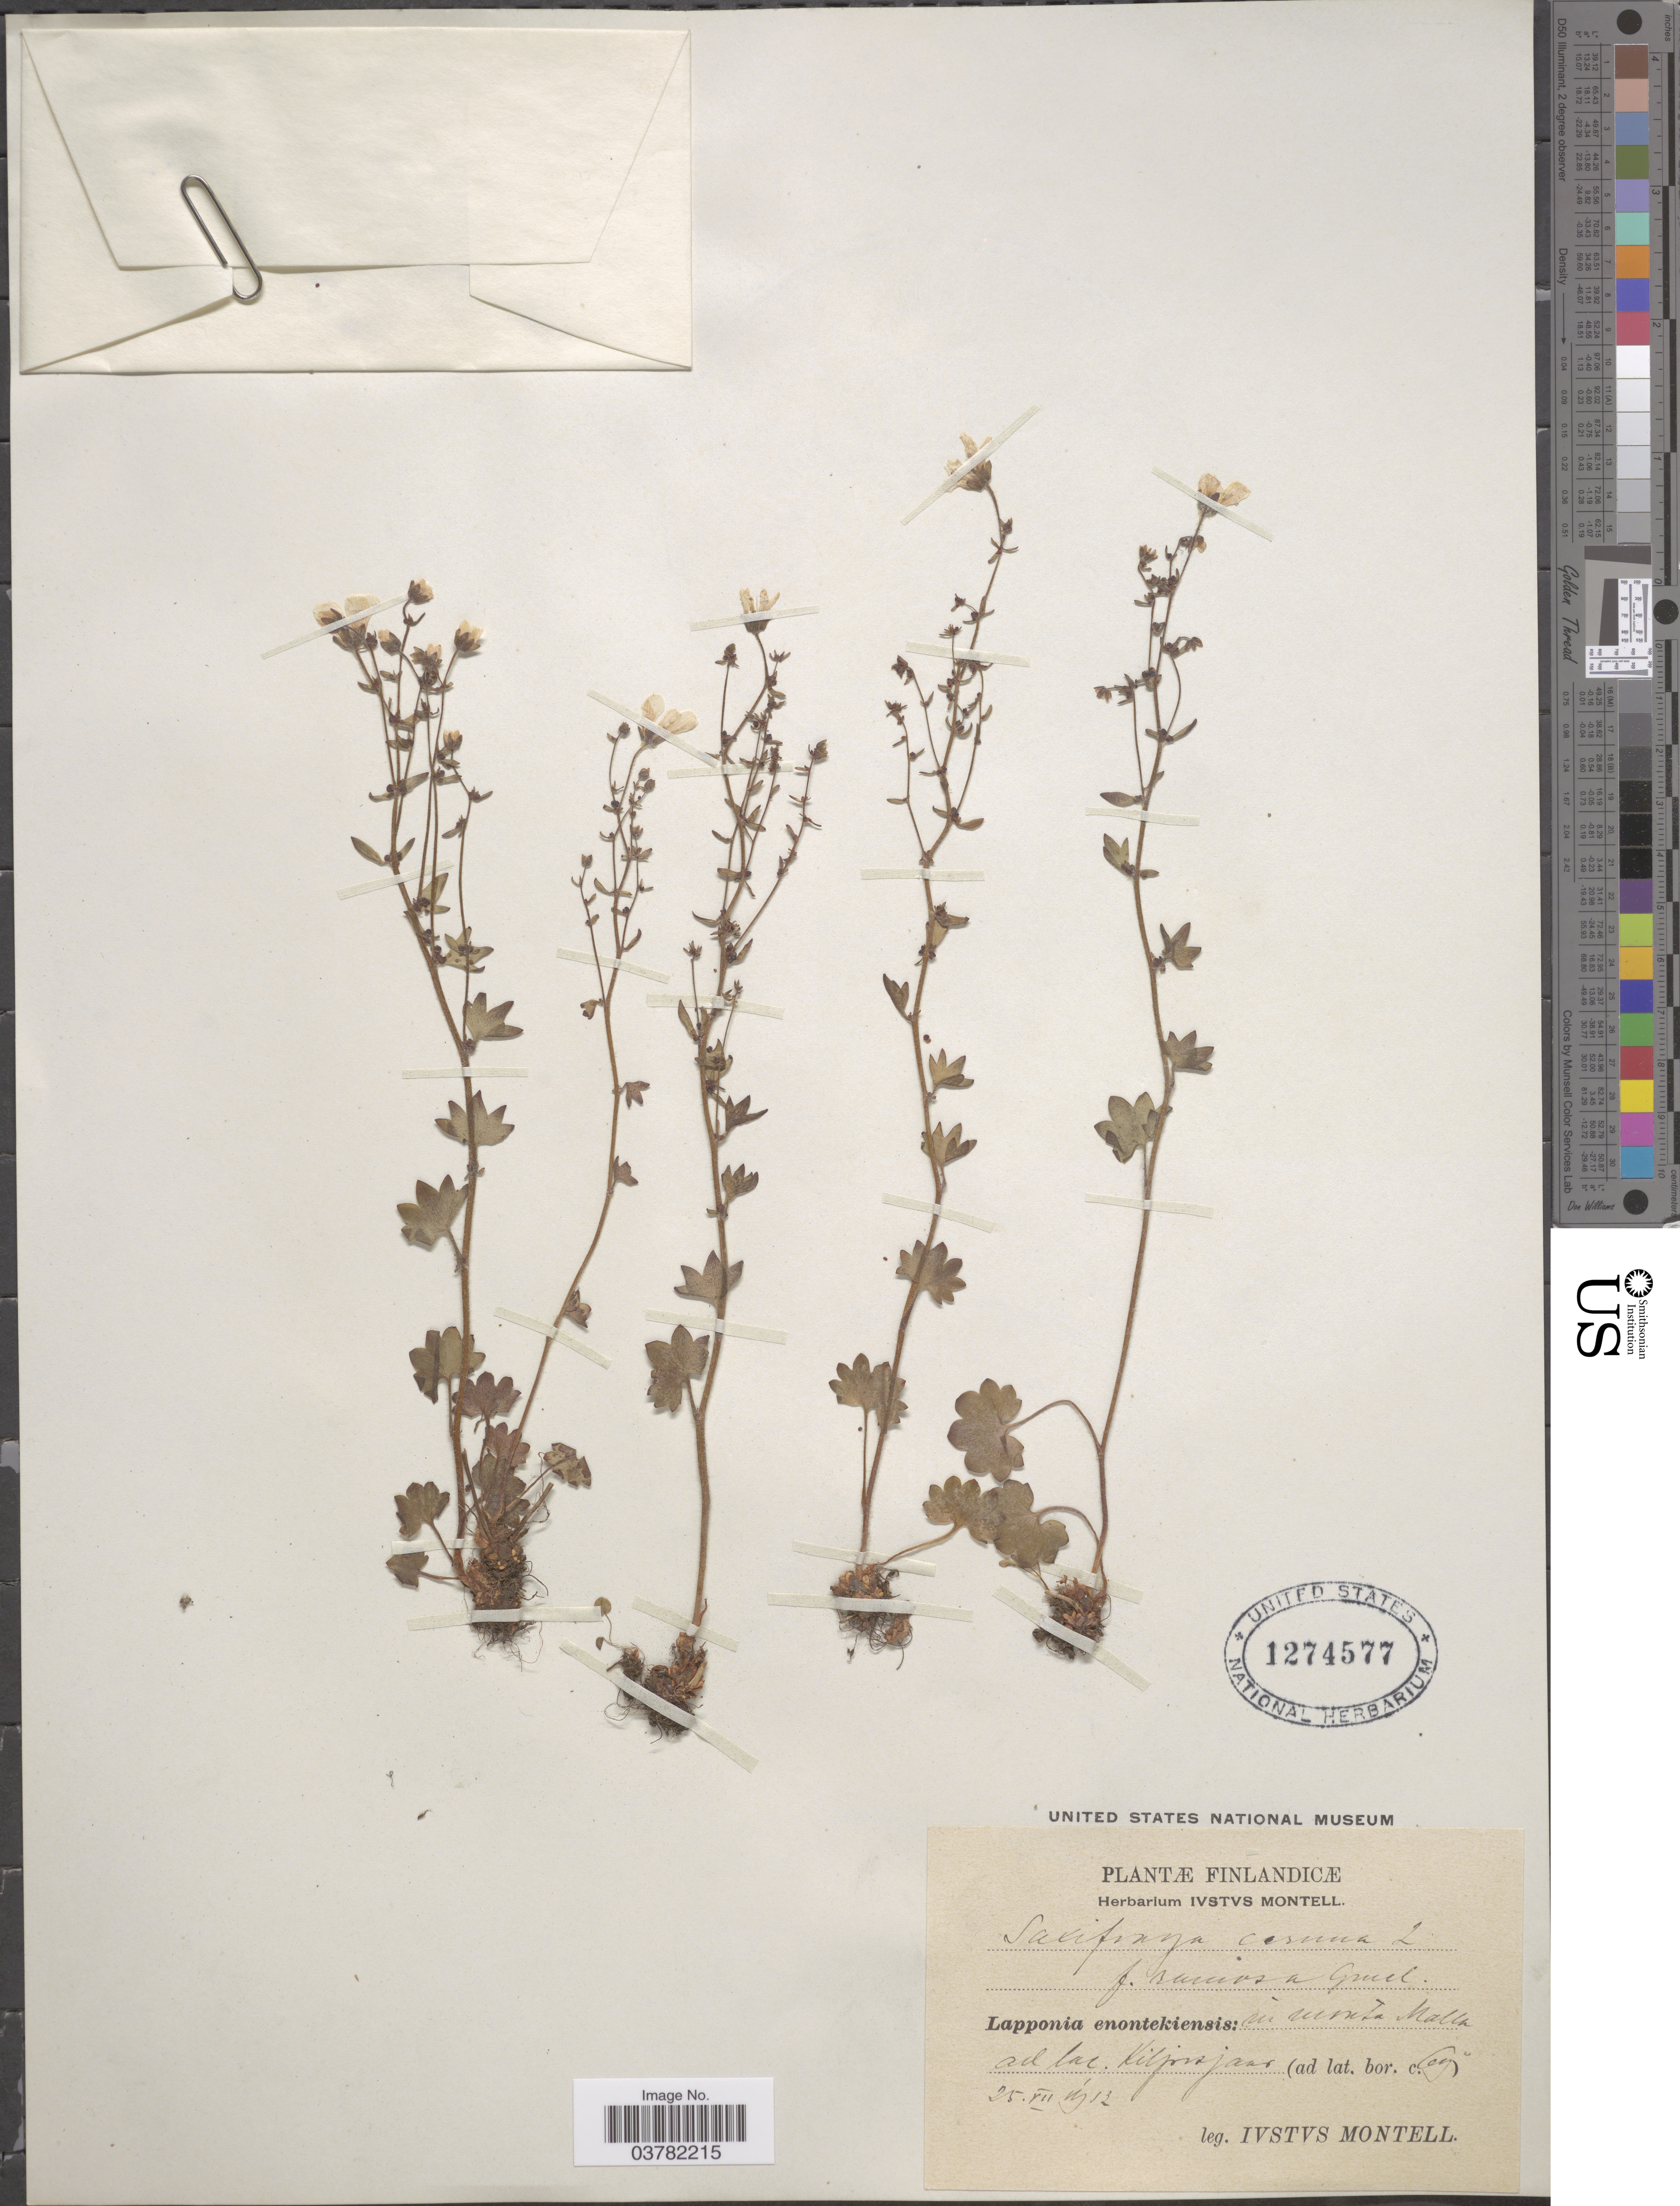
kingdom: Plantae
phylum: Tracheophyta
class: Magnoliopsida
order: Saxifragales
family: Saxifragaceae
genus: Saxifraga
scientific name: Saxifraga cernua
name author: L.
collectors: I. Montell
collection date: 1913-07-25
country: Finland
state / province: Lappi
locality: Finlandicæ. Lapponia enontekiensis: in montis Malla ad lac. Kilpisjaar [interpreted] (ad lat. Bor. C.69º).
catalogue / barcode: US 1274577